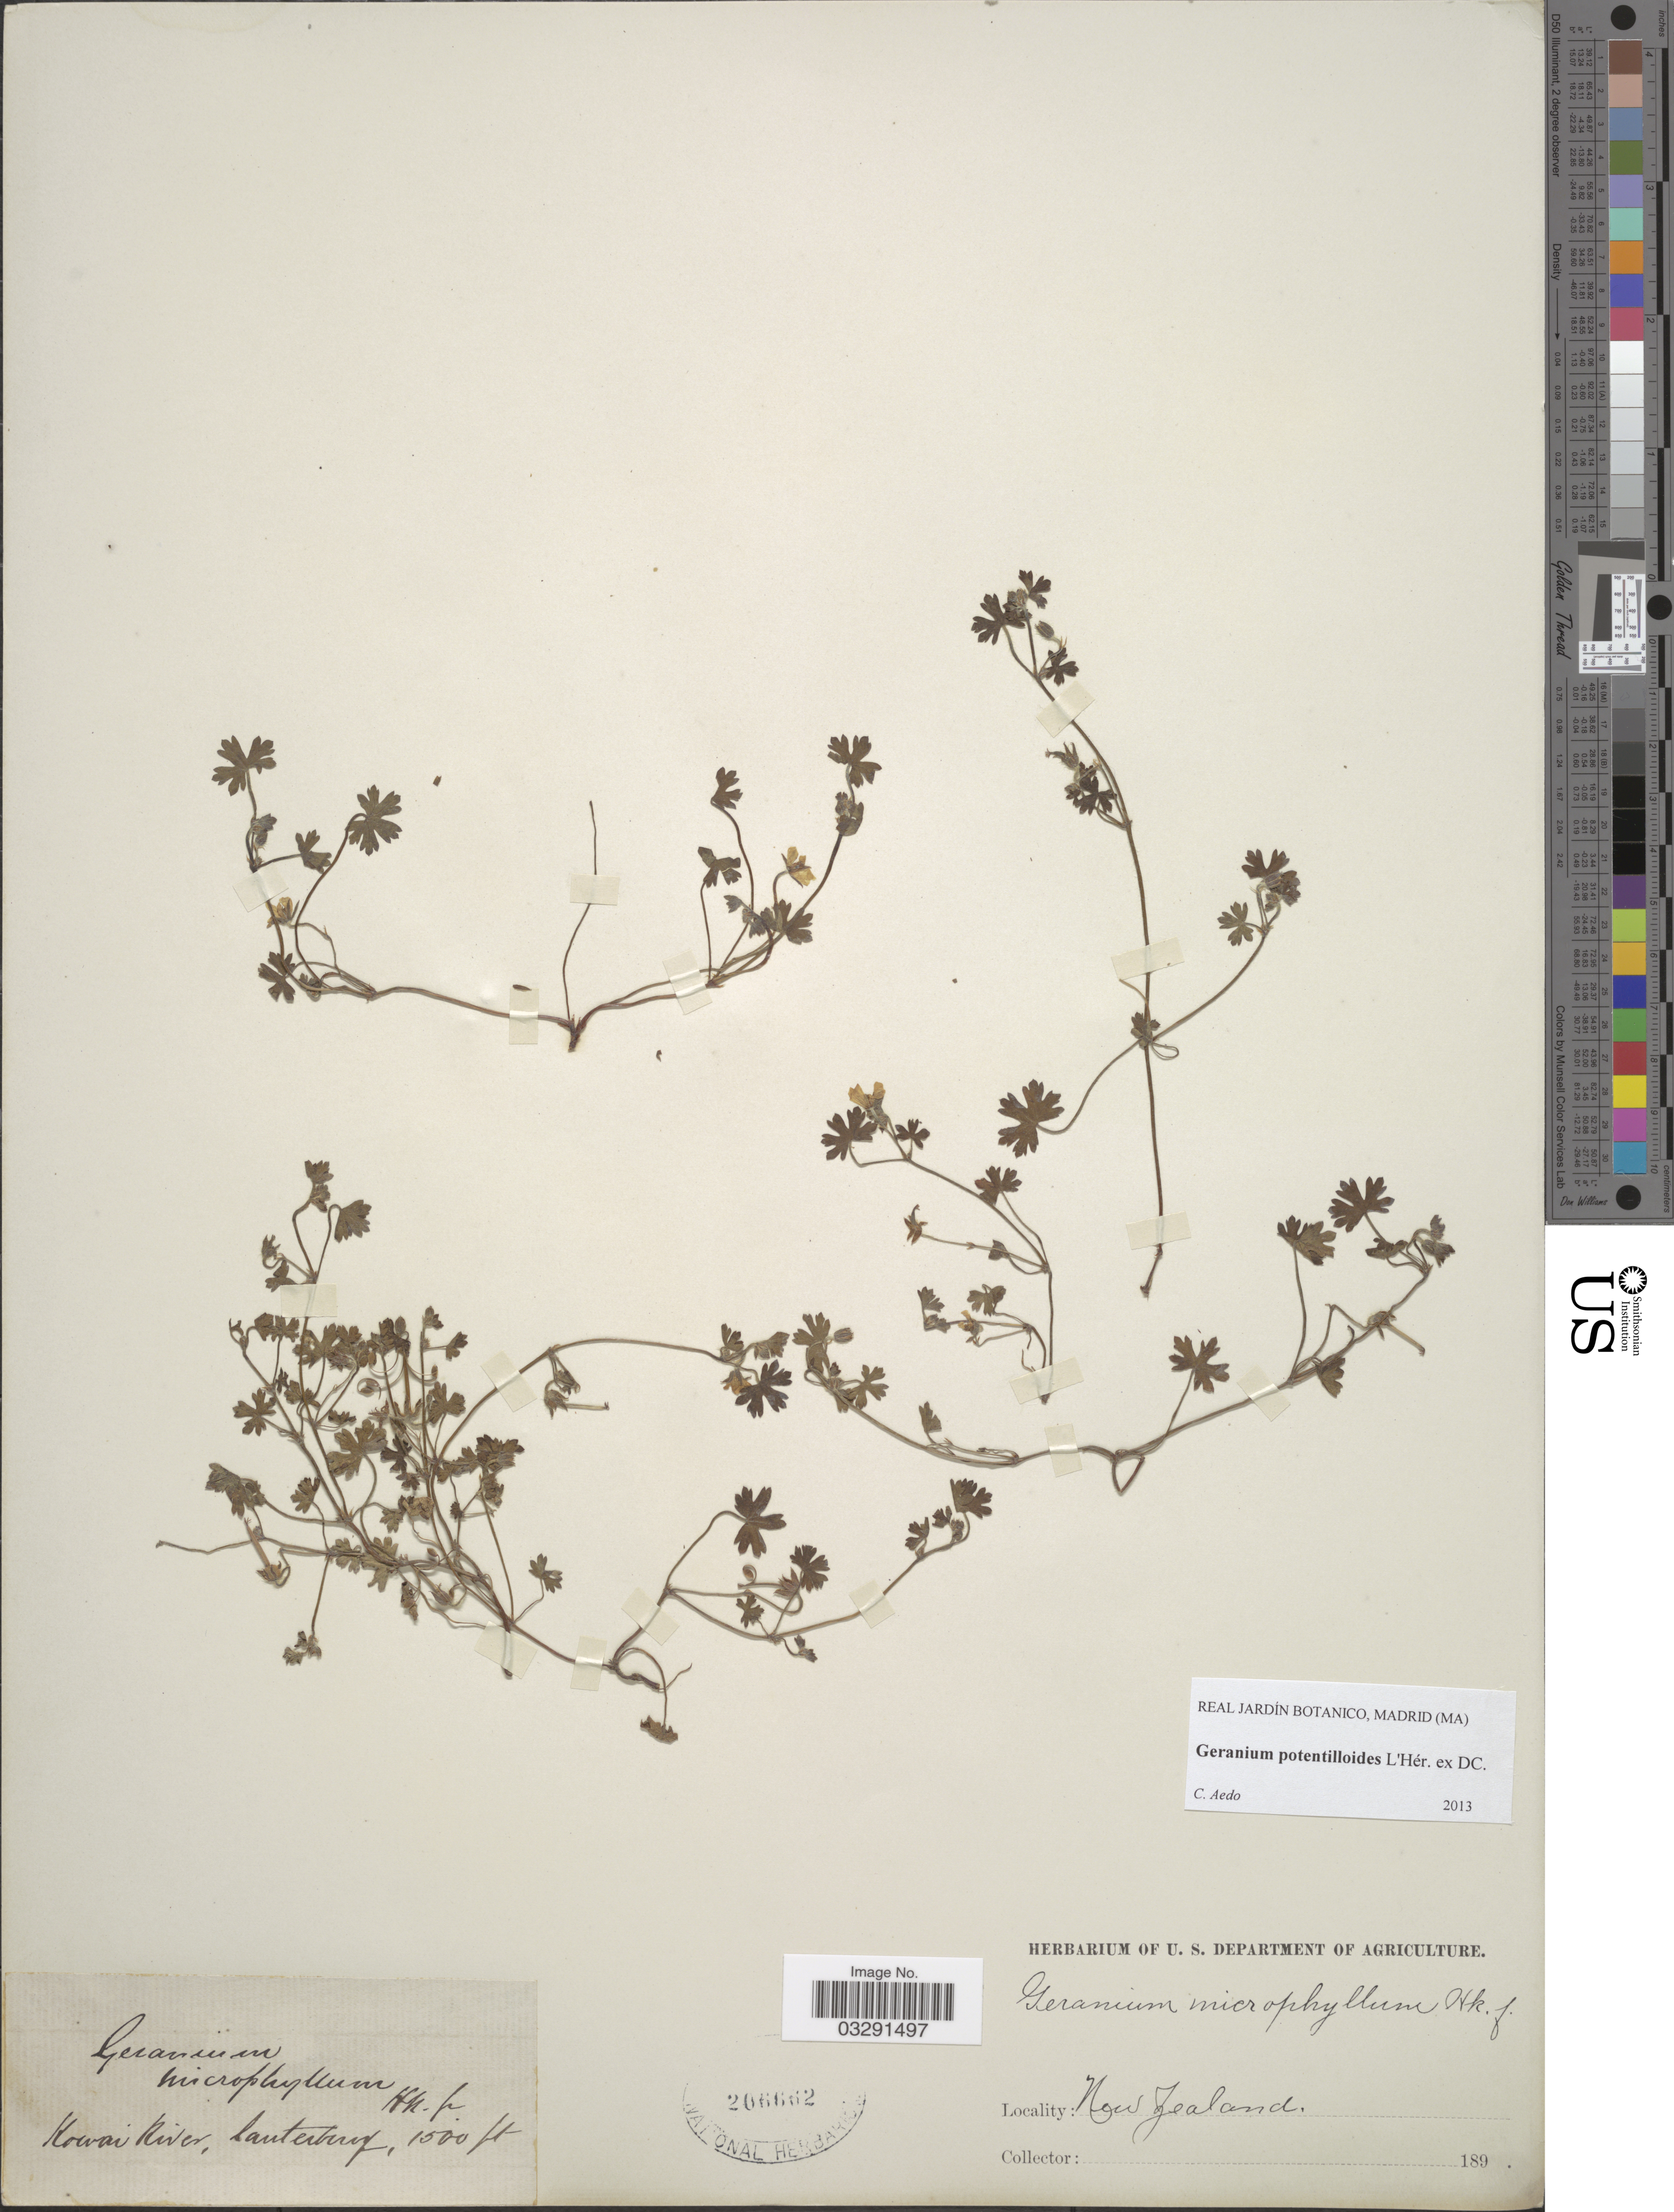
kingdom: Plantae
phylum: Tracheophyta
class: Magnoliopsida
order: Geraniales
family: Geraniaceae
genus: Geranium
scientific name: Geranium potentilloides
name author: L'Hér. ex DC.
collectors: ex herb. U. S. Department of Agriculture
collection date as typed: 189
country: New Zealand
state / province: Canterbury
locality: Kowai River.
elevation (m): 457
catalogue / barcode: US 206662